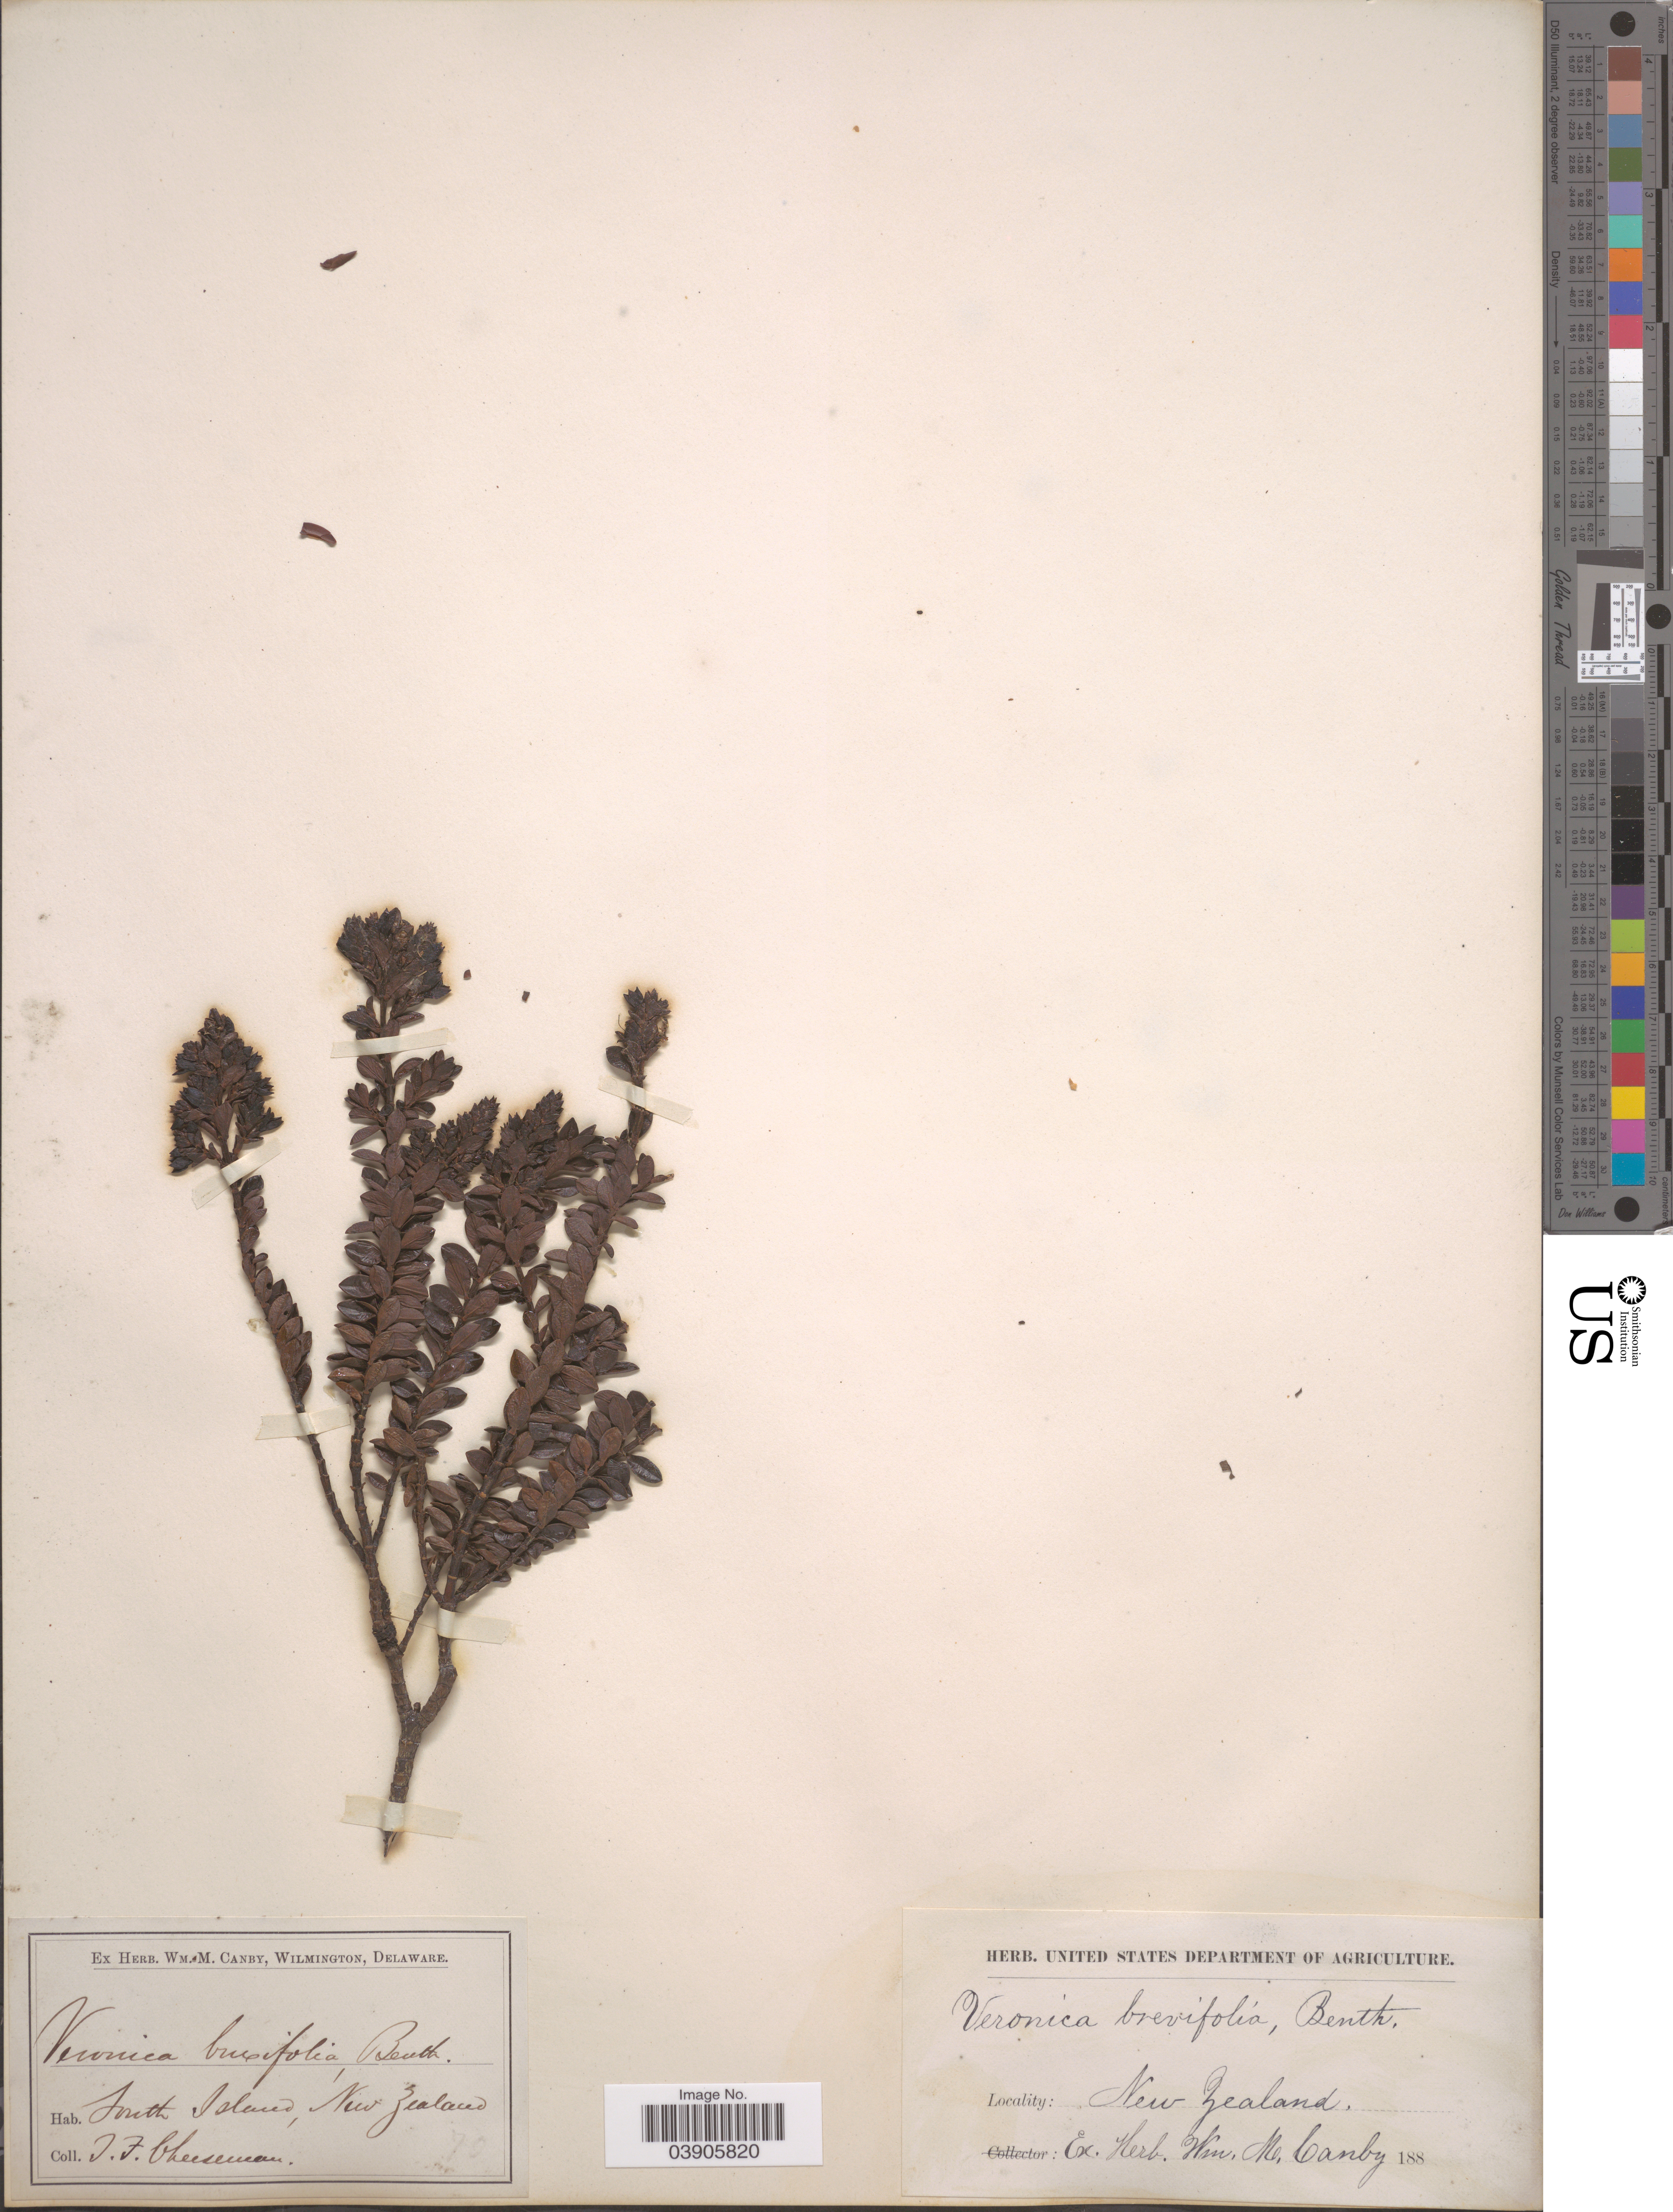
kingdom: Plantae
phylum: Tracheophyta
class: Magnoliopsida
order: Lamiales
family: Plantaginaceae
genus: Hebe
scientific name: Hebe buxifolia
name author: (Benth.) Cockayne & Allan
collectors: T. F. Cheeseman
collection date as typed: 18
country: New Zealand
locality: South Island.